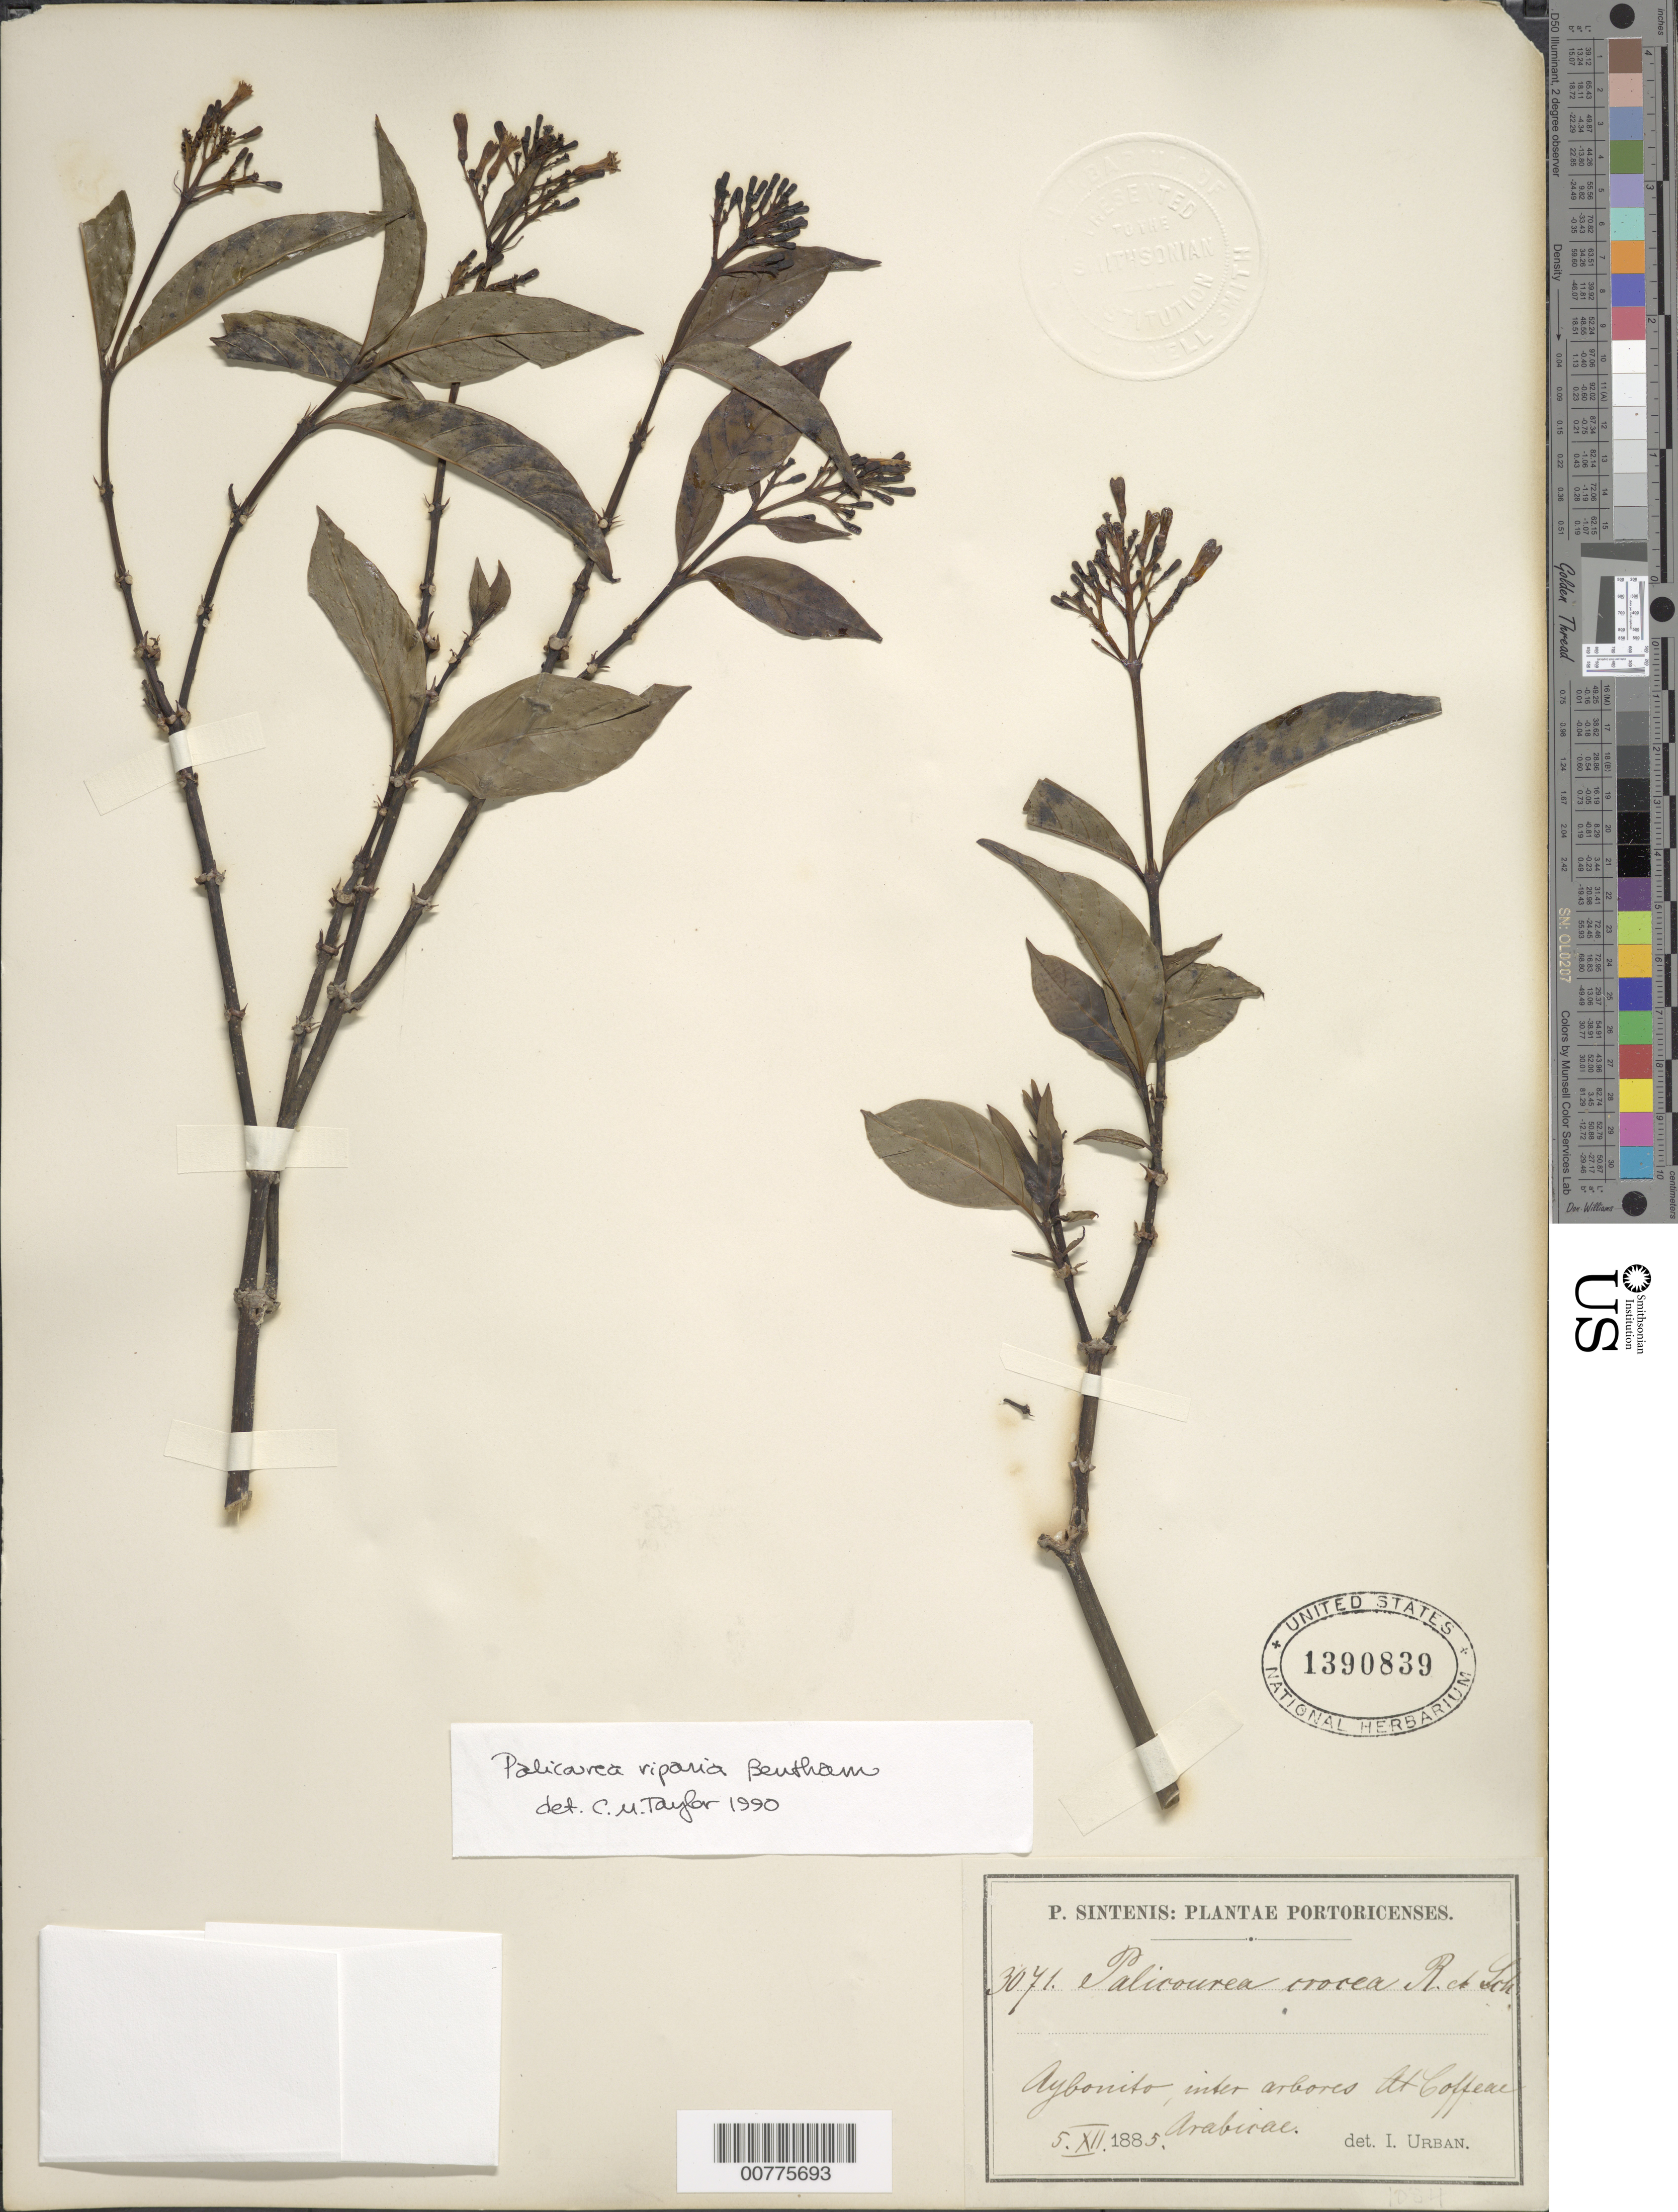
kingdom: Plantae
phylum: Tracheophyta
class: Magnoliopsida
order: Gentianales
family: Rubiaceae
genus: Palicourea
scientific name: Palicourea croceoides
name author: Desv. ex Ham.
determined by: Taylor, Charlotte M.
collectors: P. Sintenis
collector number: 3071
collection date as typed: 05 Dec 1885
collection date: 1885-12-05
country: Puerto Rico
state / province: Abonito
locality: Aybonito, inter arbores Coffea Arabica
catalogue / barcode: US 1390839